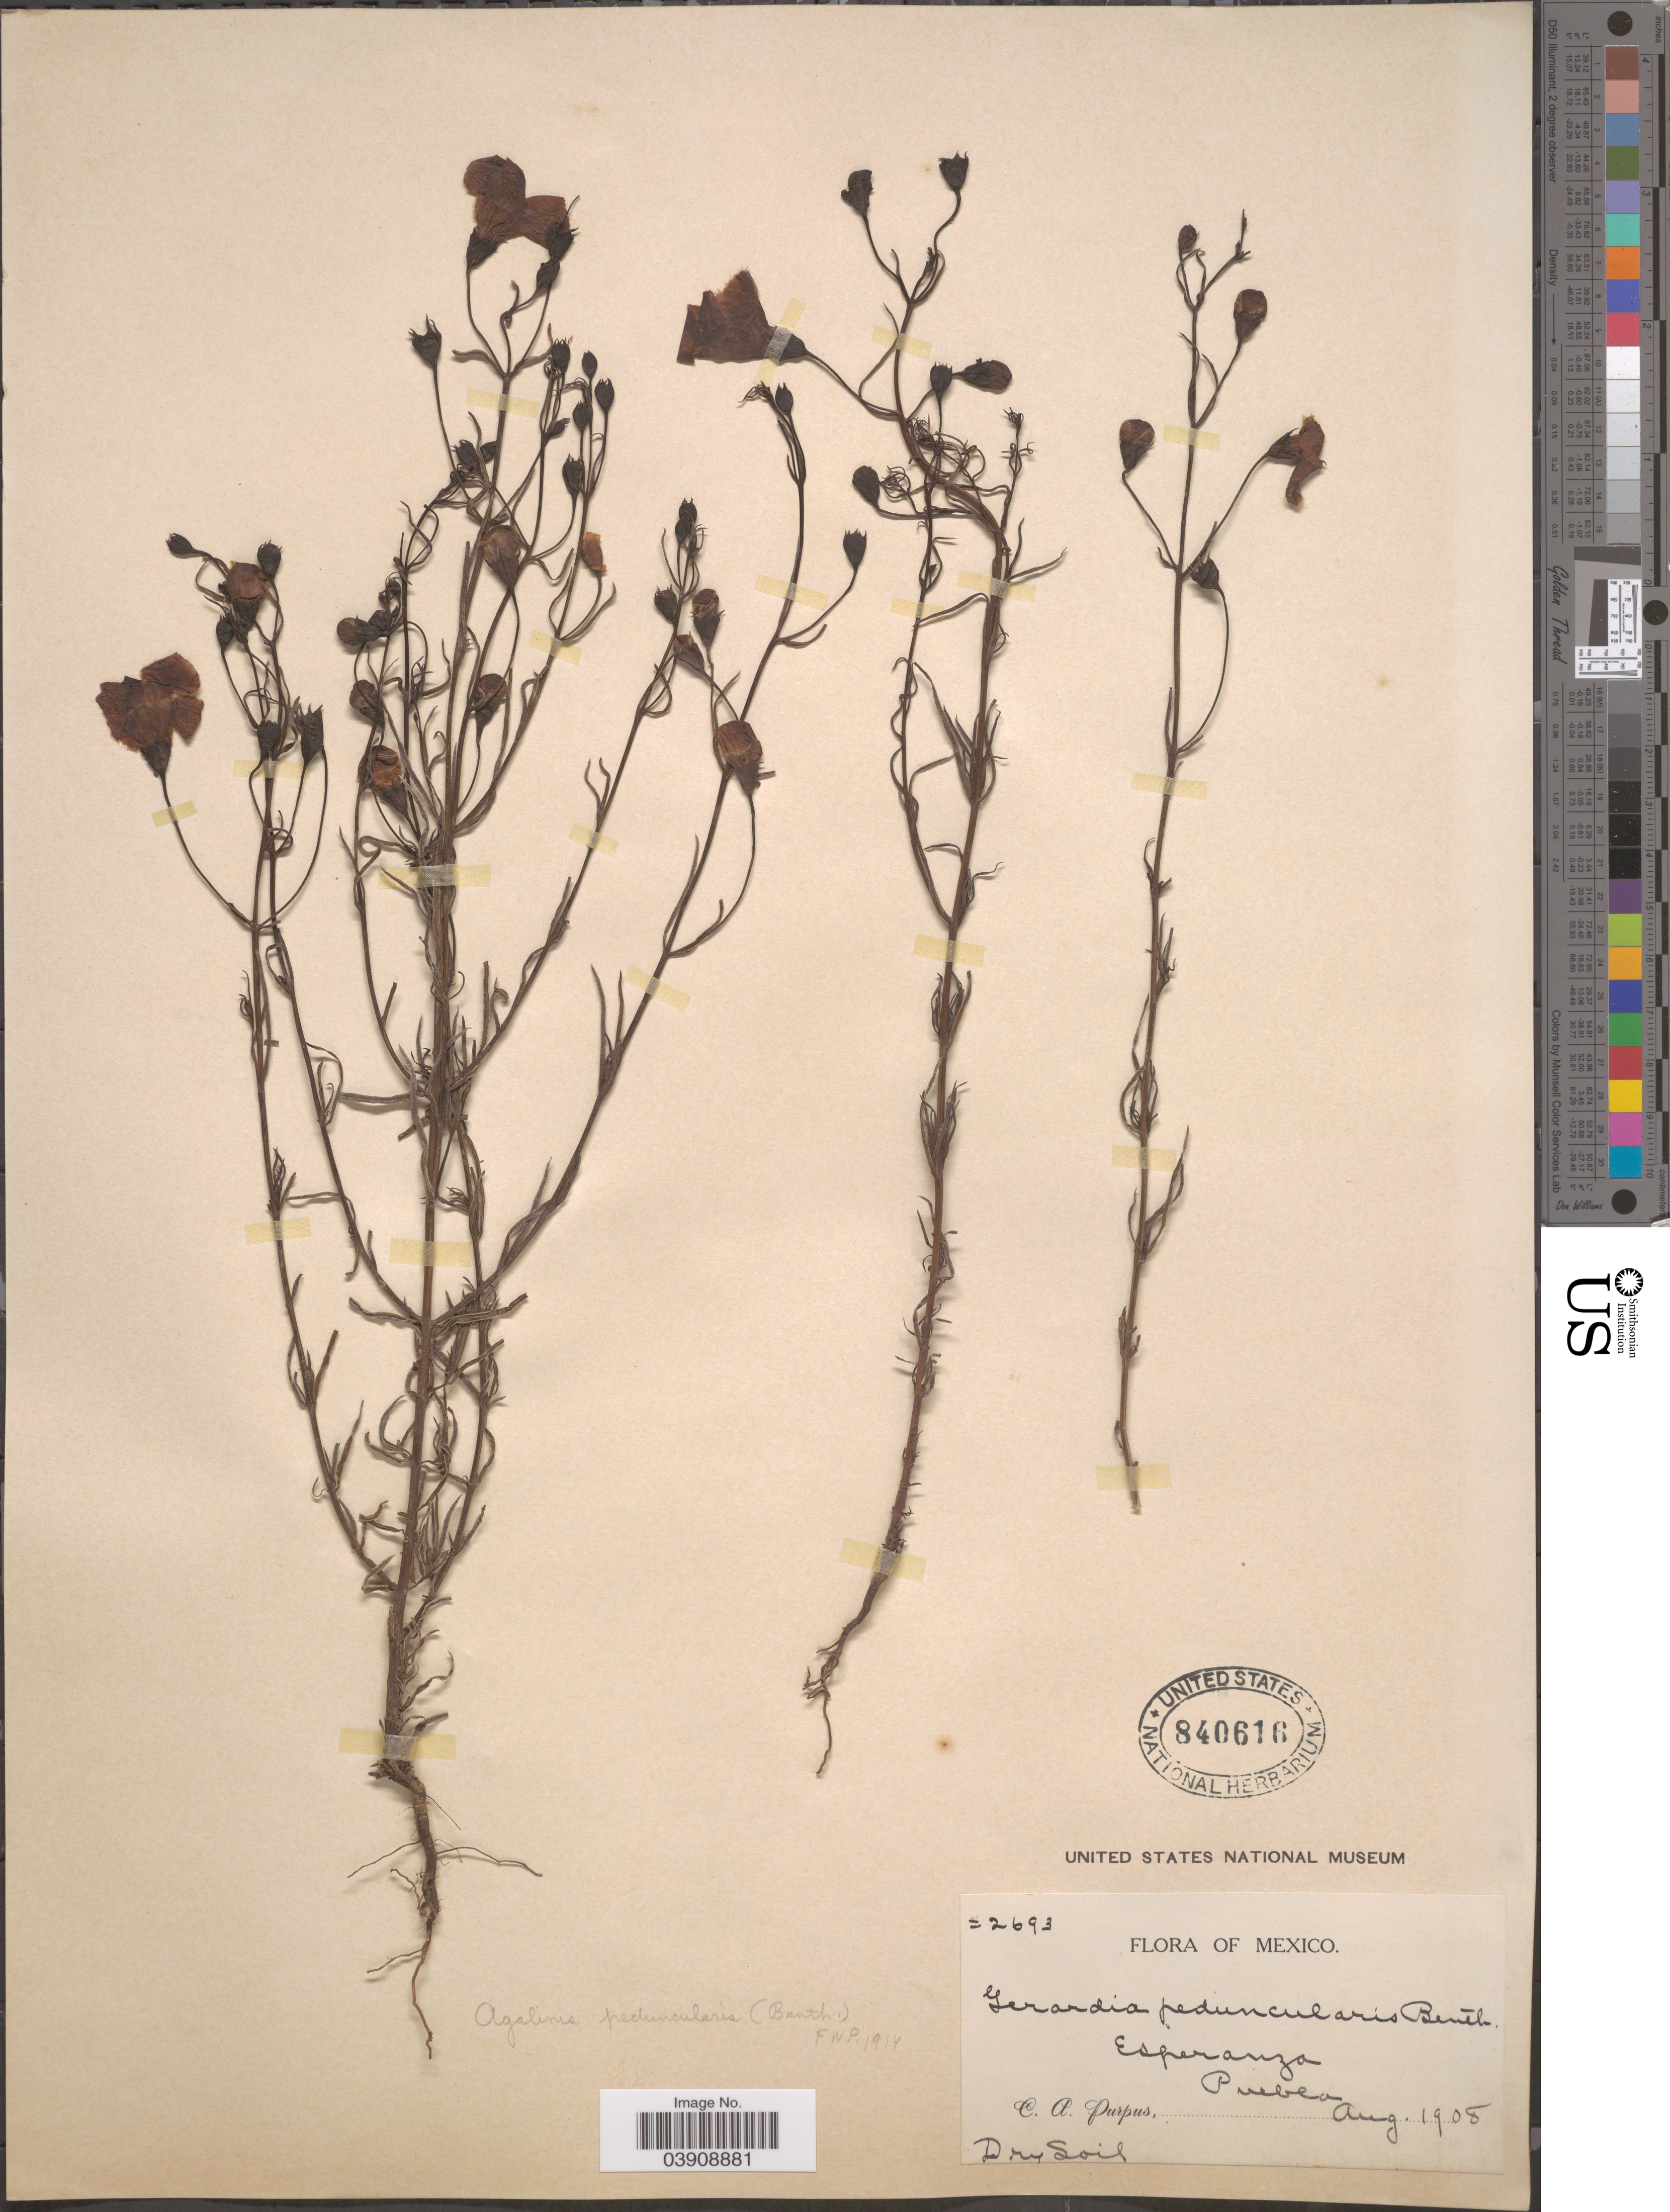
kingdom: Plantae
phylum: Tracheophyta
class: Magnoliopsida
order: Lamiales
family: Orobanchaceae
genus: Agalinis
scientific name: Agalinis peduncularis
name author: (Benth.) Pennell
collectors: C. A. Purpus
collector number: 2693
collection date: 1908-08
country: Mexico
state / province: Puebla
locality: Esperanza.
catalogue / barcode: US 840616